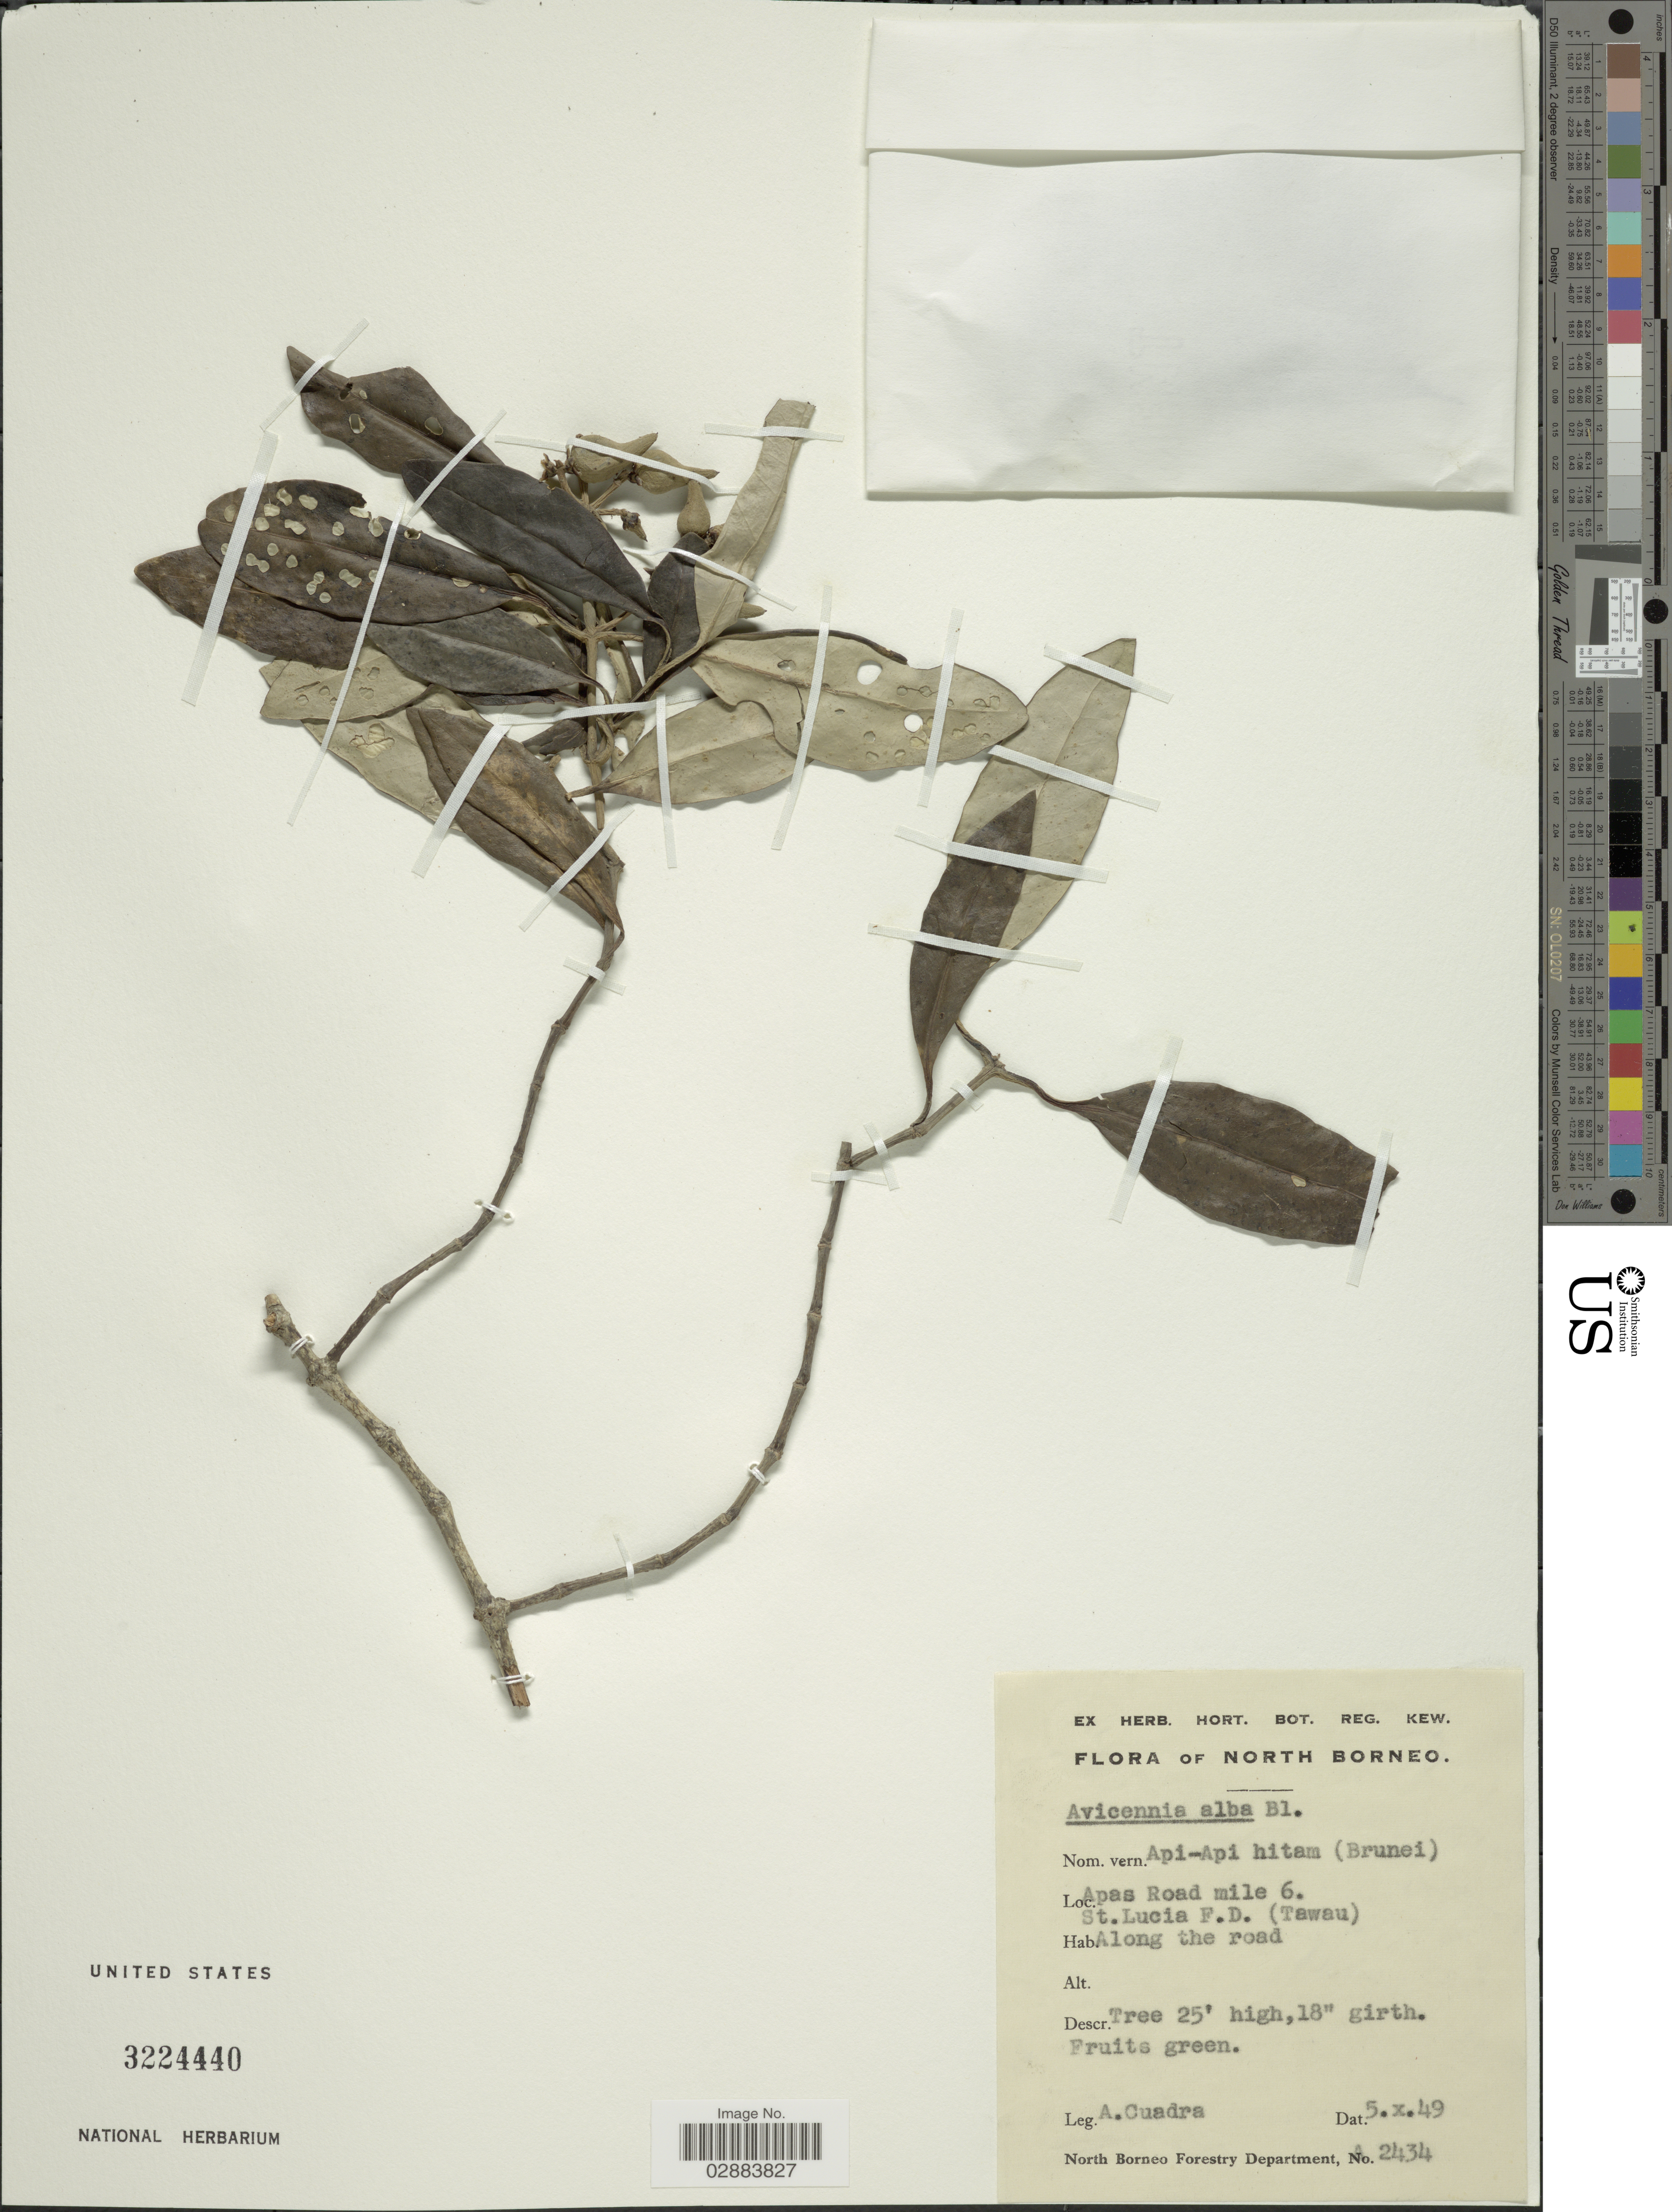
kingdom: Plantae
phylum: Tracheophyta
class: Magnoliopsida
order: Lamiales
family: Acanthaceae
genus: Avicennia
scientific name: Avicennia alba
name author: Blume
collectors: A. Cuadra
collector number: A2434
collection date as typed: Transcribed d/m/y: 5/10/49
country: Malaysia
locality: North Borneo. Apas Road mile 6. St. Lucia F.D. (Tawau). Along the road.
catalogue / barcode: US 3224440